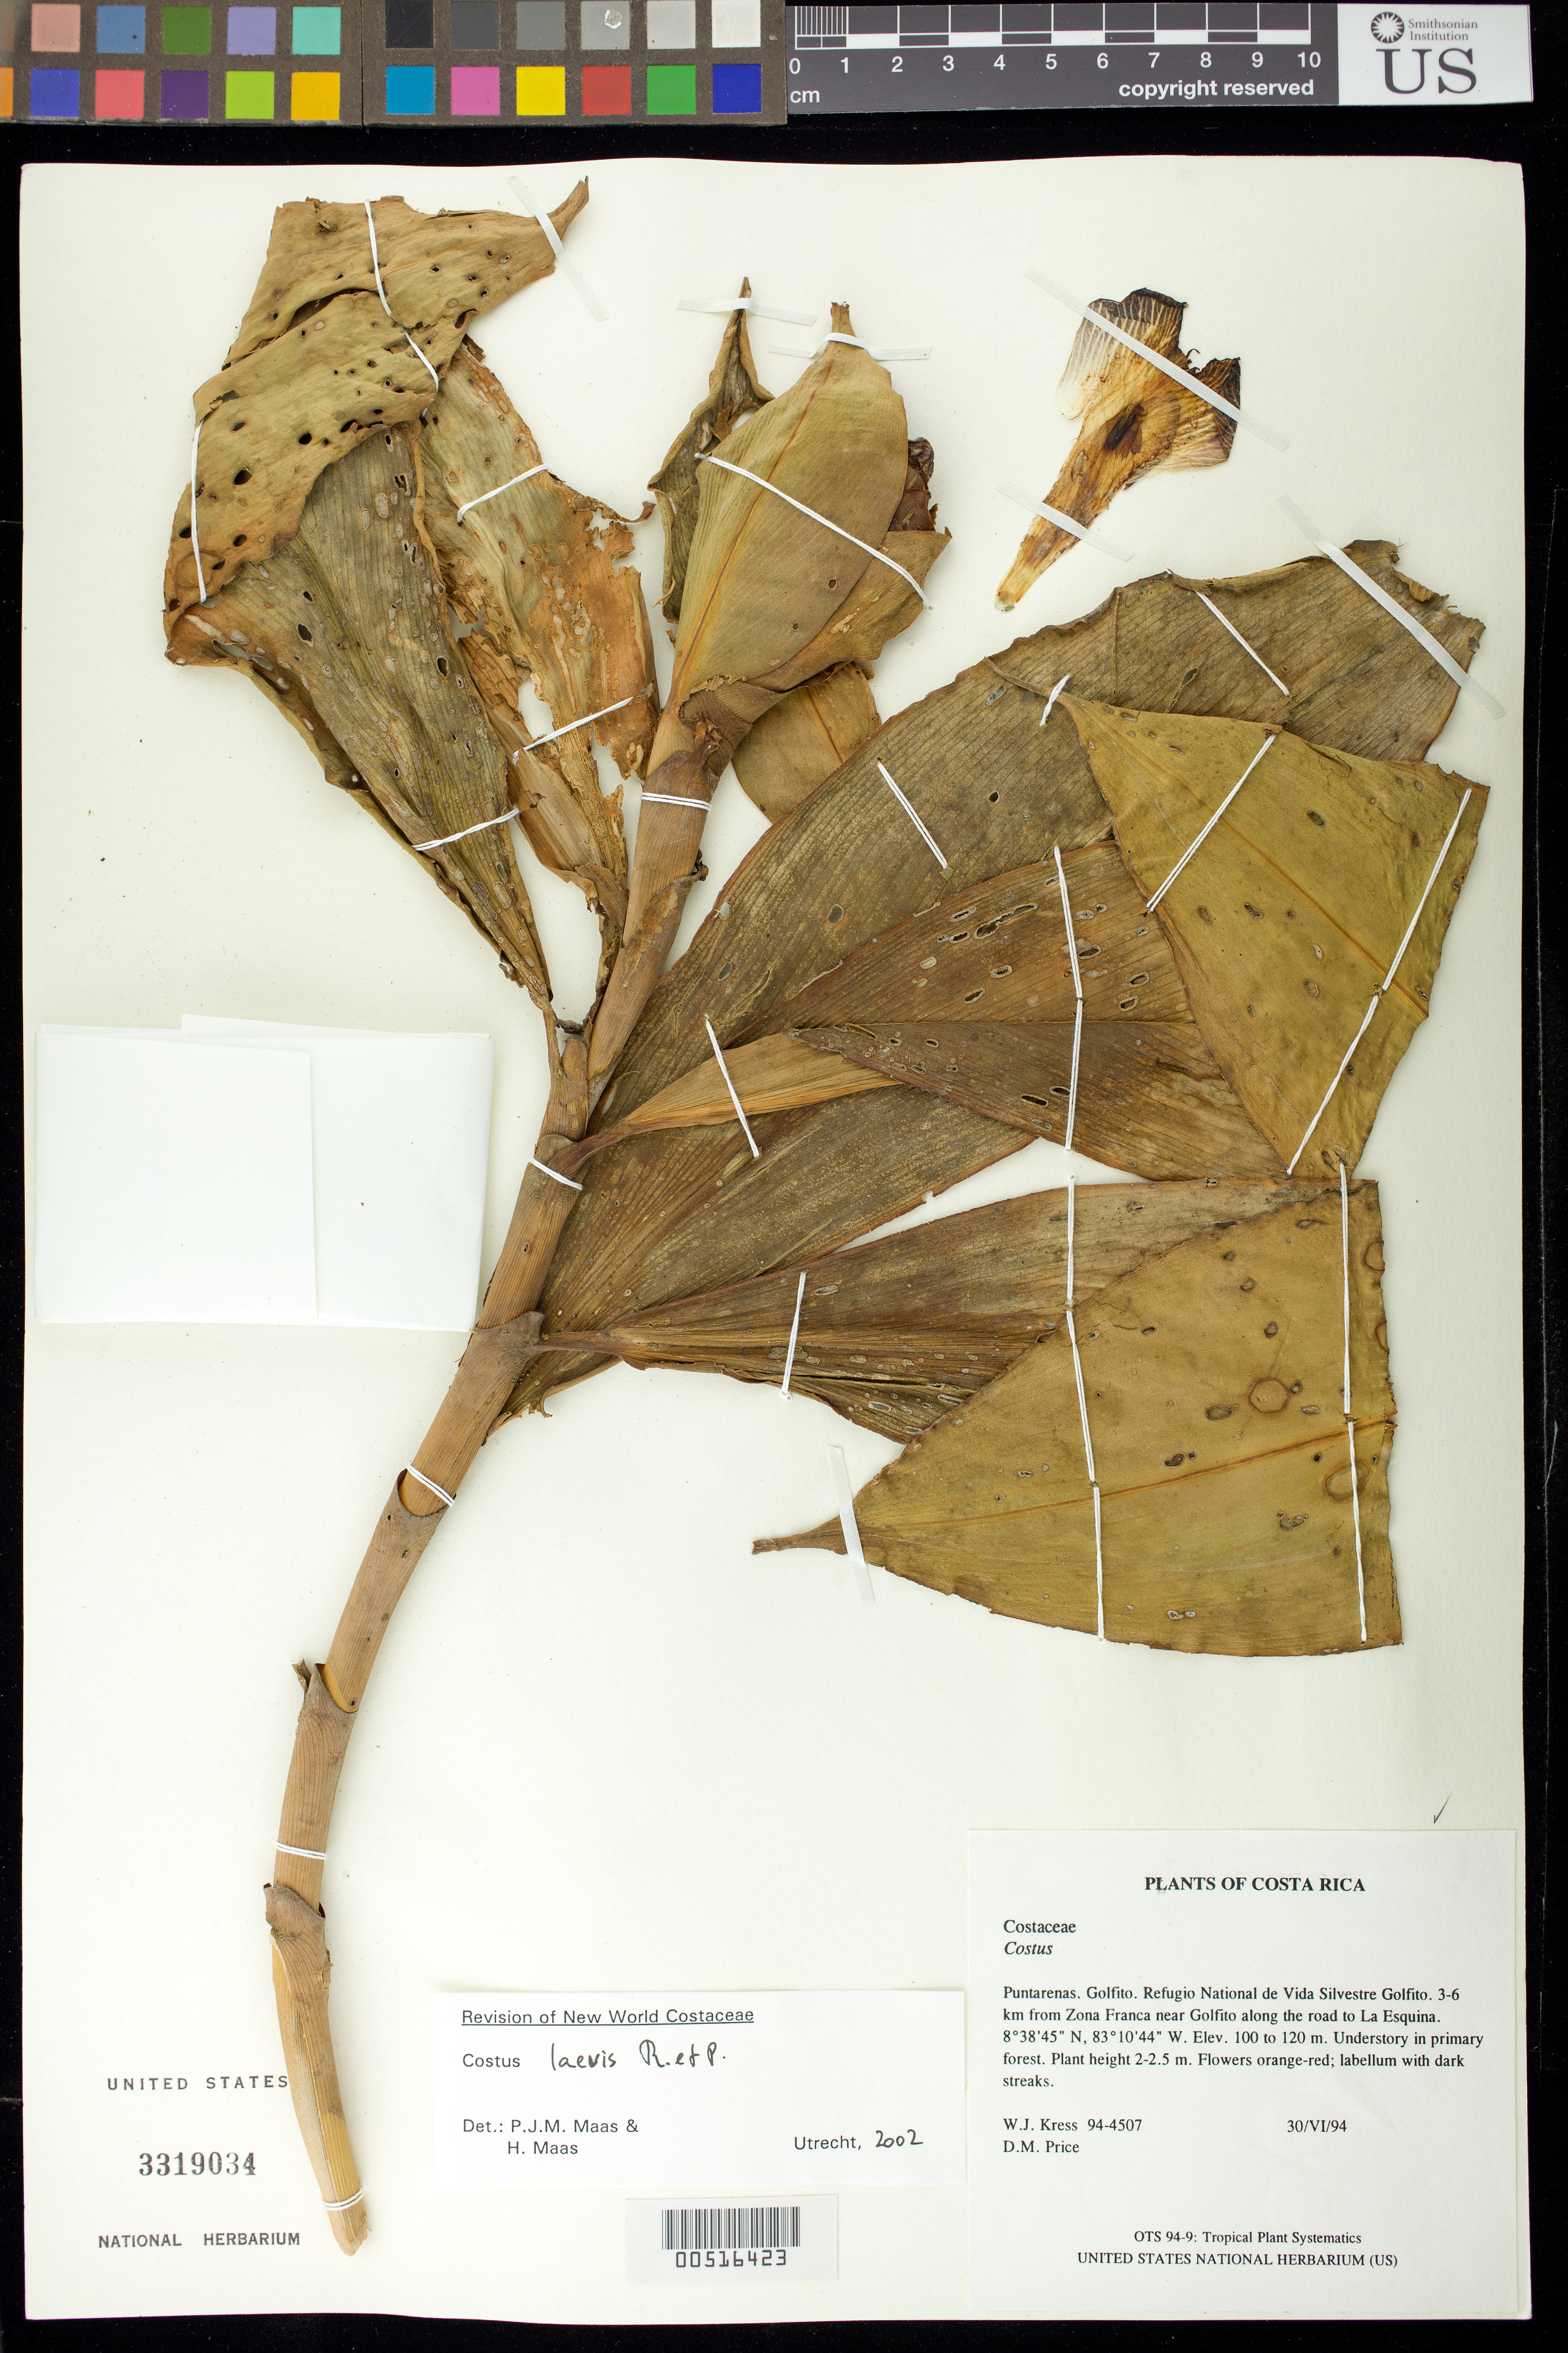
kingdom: Plantae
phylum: Tracheophyta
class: Liliopsida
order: Zingiberales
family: Costaceae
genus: Costus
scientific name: Costus laevis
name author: Ruiz & Pav.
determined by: Maas, Paul J. M.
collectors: W. J. Kress & D. M. Price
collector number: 94-4507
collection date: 1994-06-30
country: Costa Rica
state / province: Puntarenas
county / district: Golfito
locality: Refugio National de Vida Silvestre Golfito. 3-6 km from Zona Franca near Golfito along the road to La Esquina.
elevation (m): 100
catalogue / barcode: US 3319034